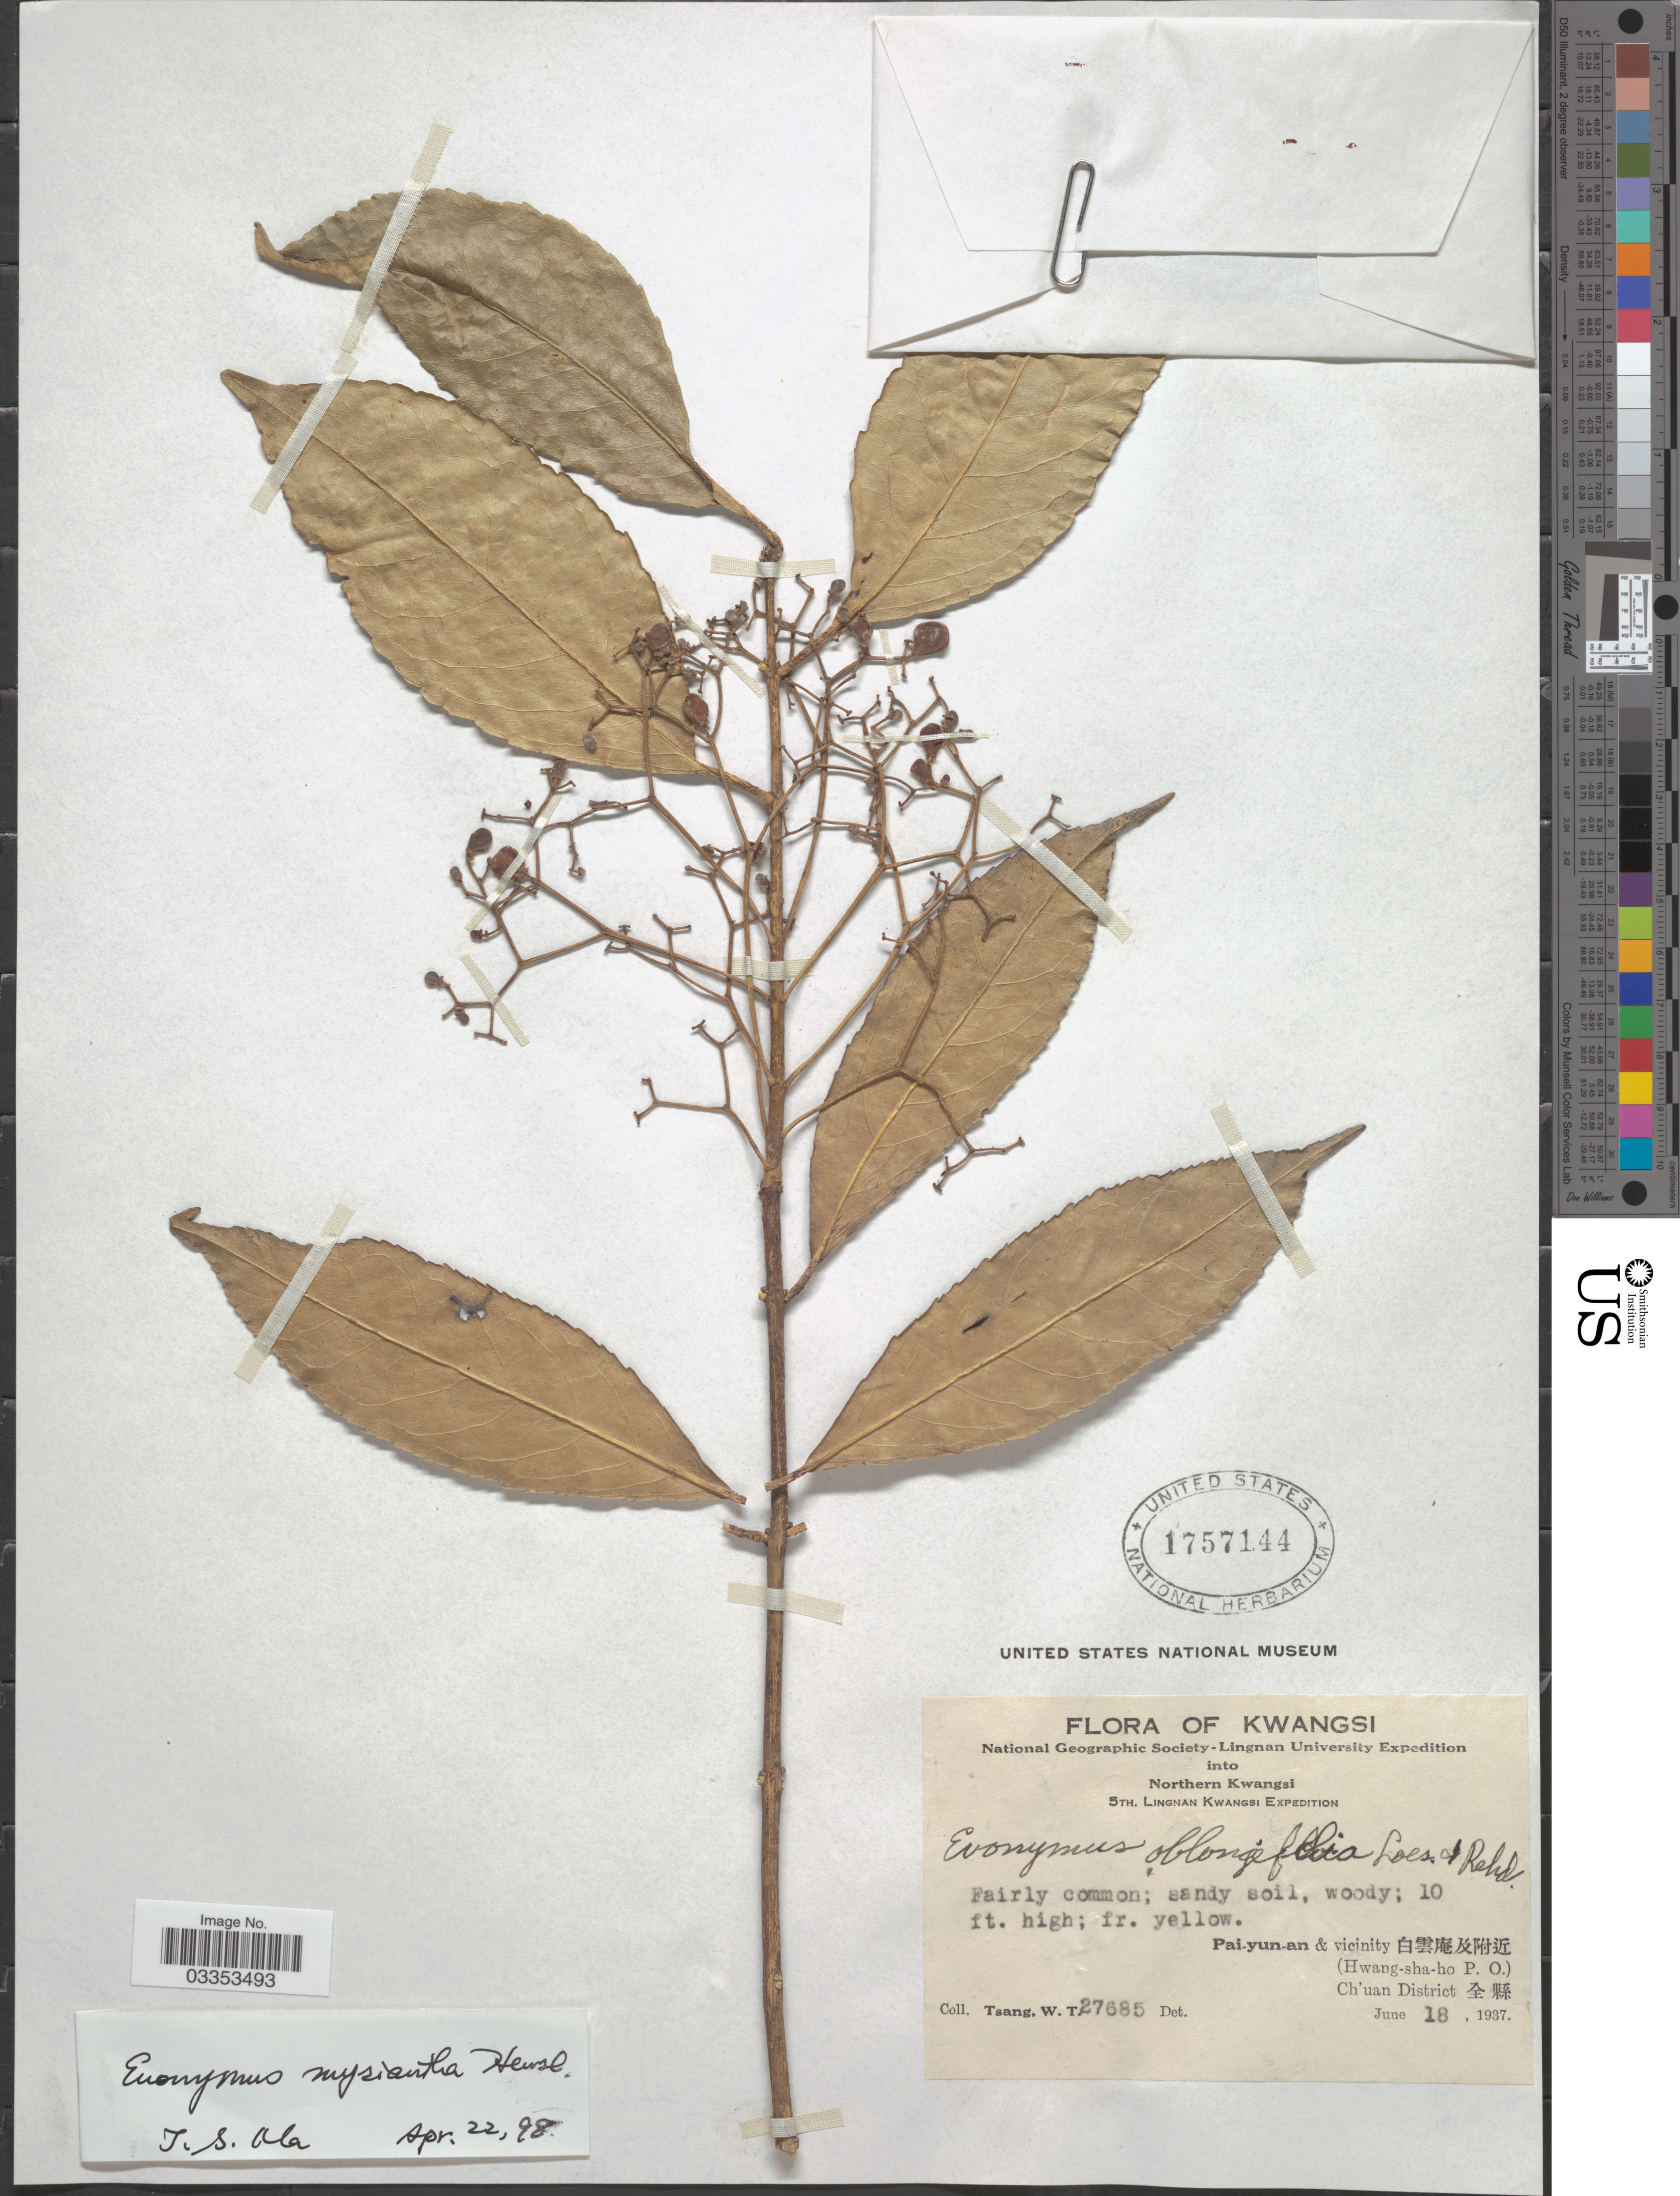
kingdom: Plantae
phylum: Tracheophyta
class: Magnoliopsida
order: Celastrales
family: Celastraceae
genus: Euonymus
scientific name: Euonymus myrianthus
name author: Hemsl.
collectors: W. T. Tsang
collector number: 27685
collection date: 1937-06-18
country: China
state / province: Guangxi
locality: Kwangsi.Northern Kwangsi. Pai-yun-an & vicinity (Hwang-sha-ho P.O.) Ch'uan District .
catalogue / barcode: US 1757144